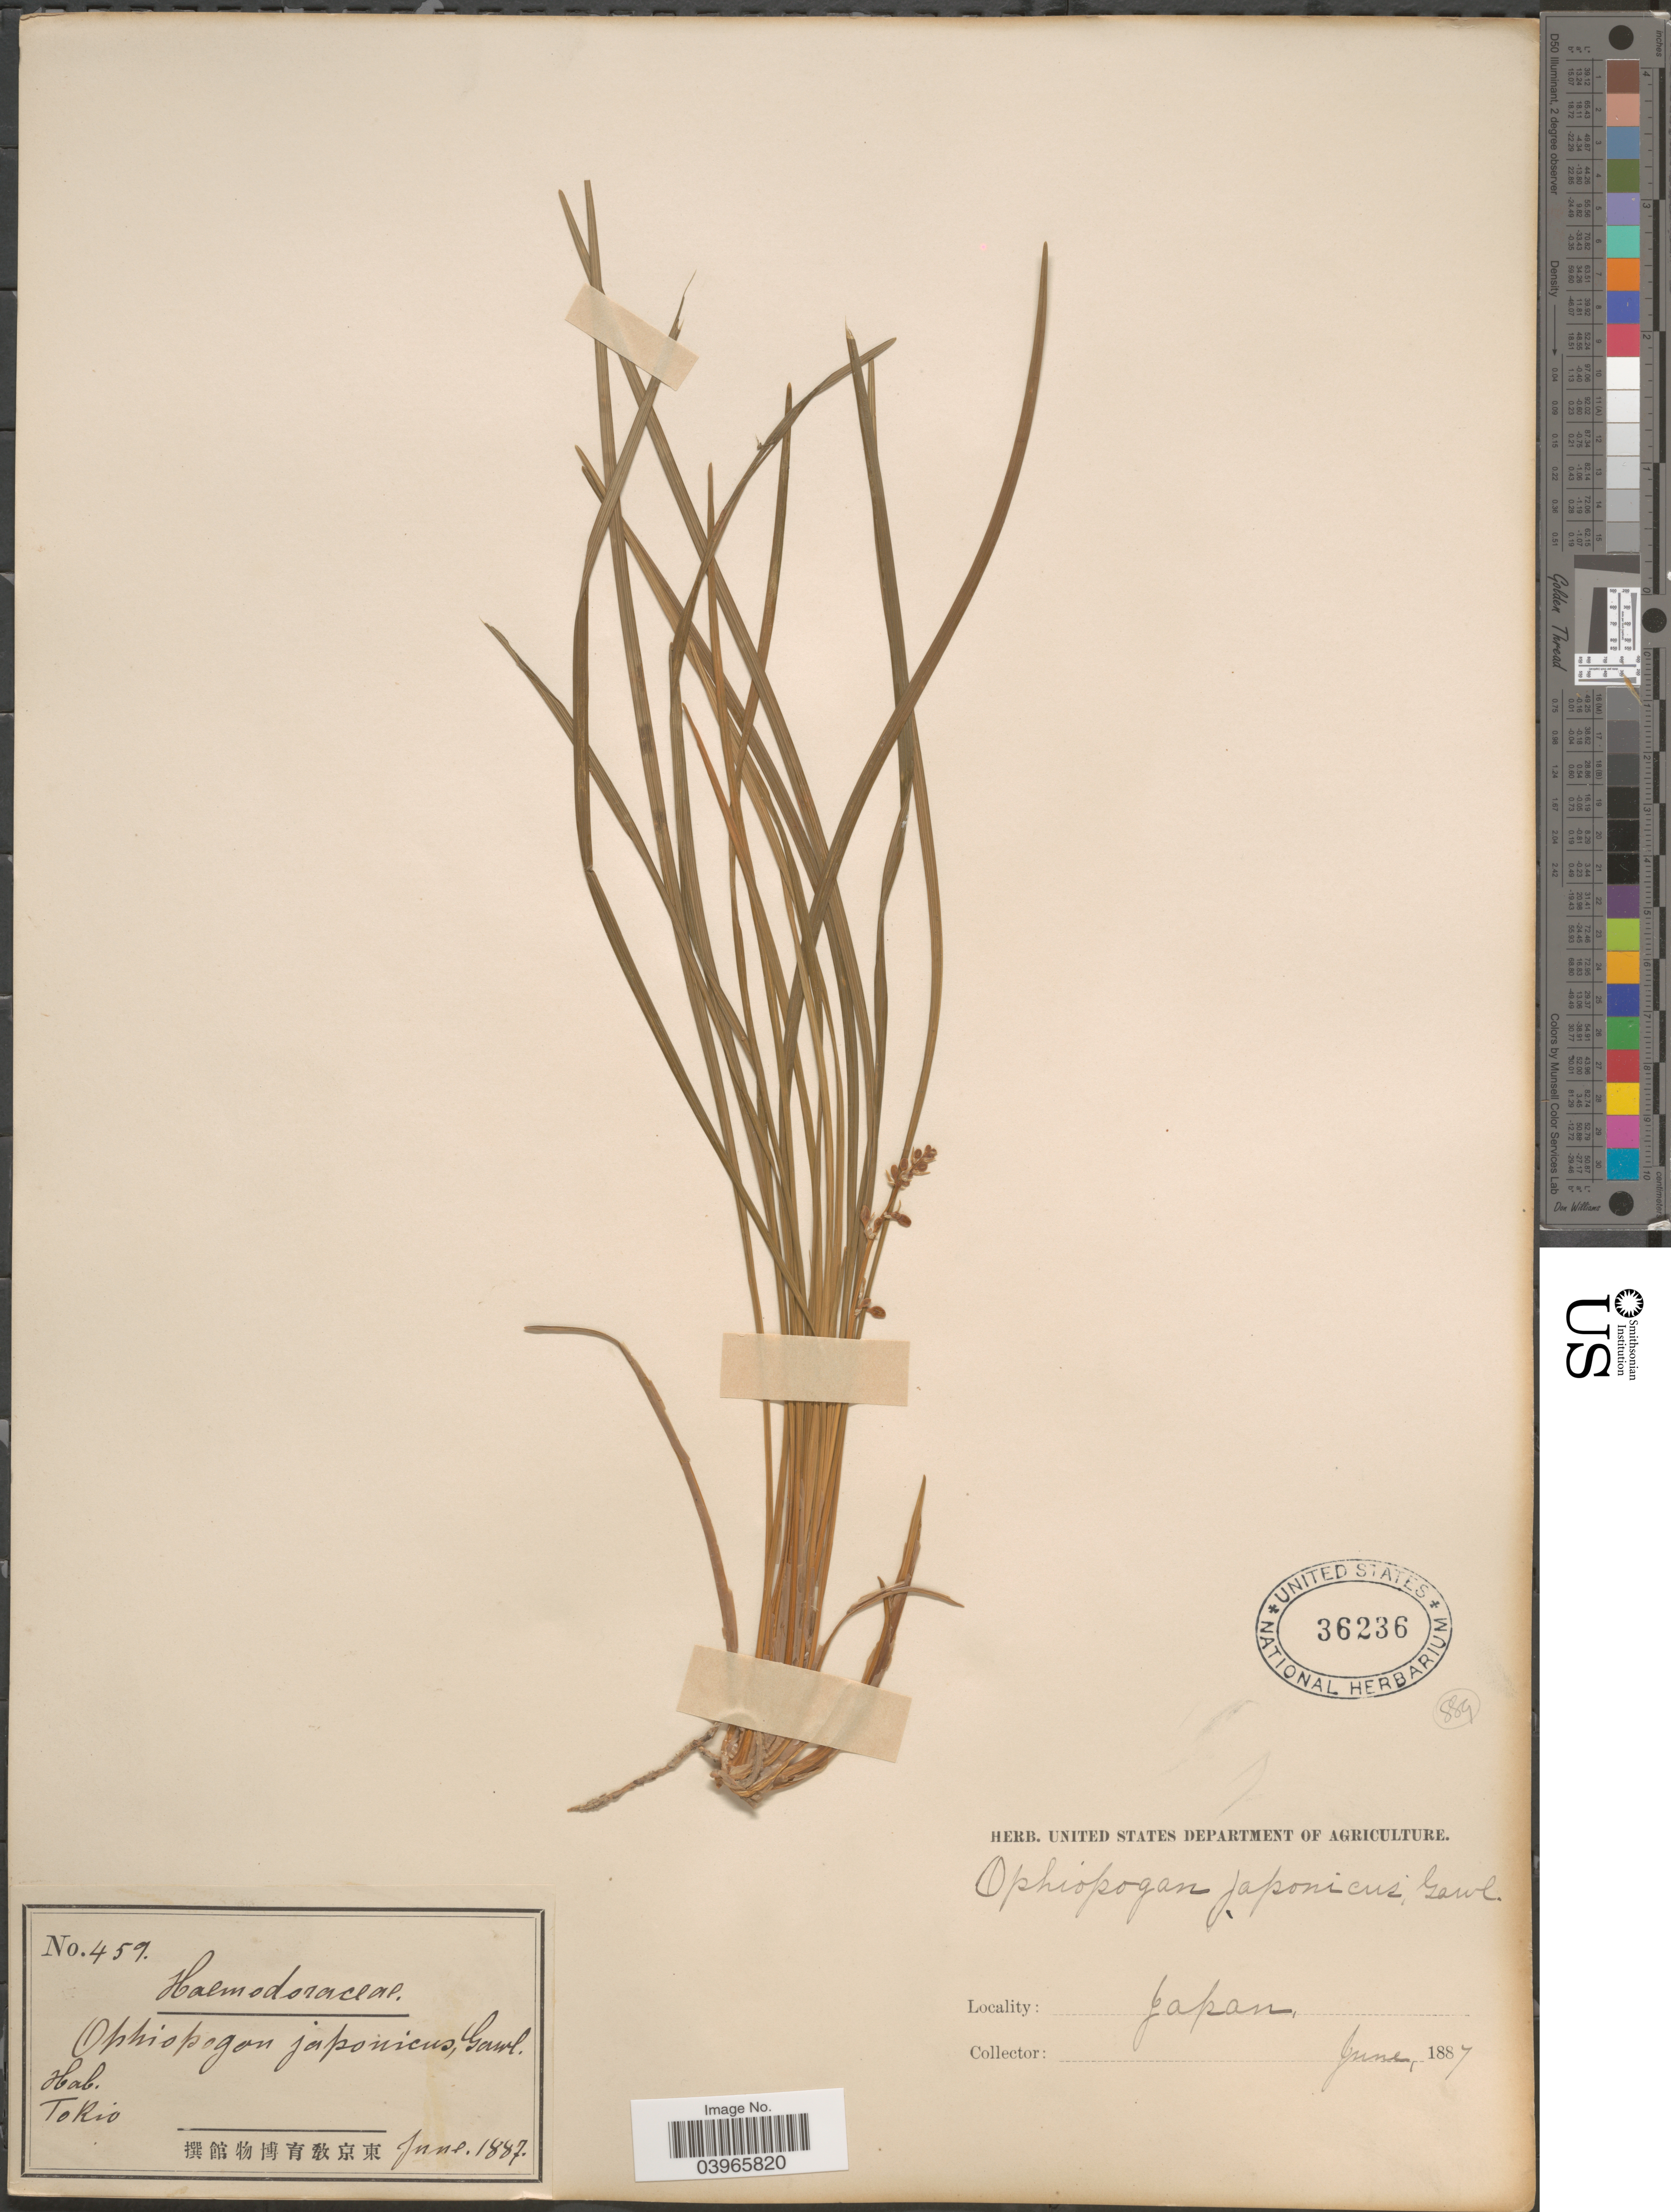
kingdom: Plantae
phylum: Tracheophyta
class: Liliopsida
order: Asparagales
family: Asparagaceae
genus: Ophiopogon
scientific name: Ophiopogon japonicus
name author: (L. f.) Ker Gawl.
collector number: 459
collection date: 1887-06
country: Japan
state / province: Tokyo, Federal City of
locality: Tokio.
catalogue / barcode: US 36236